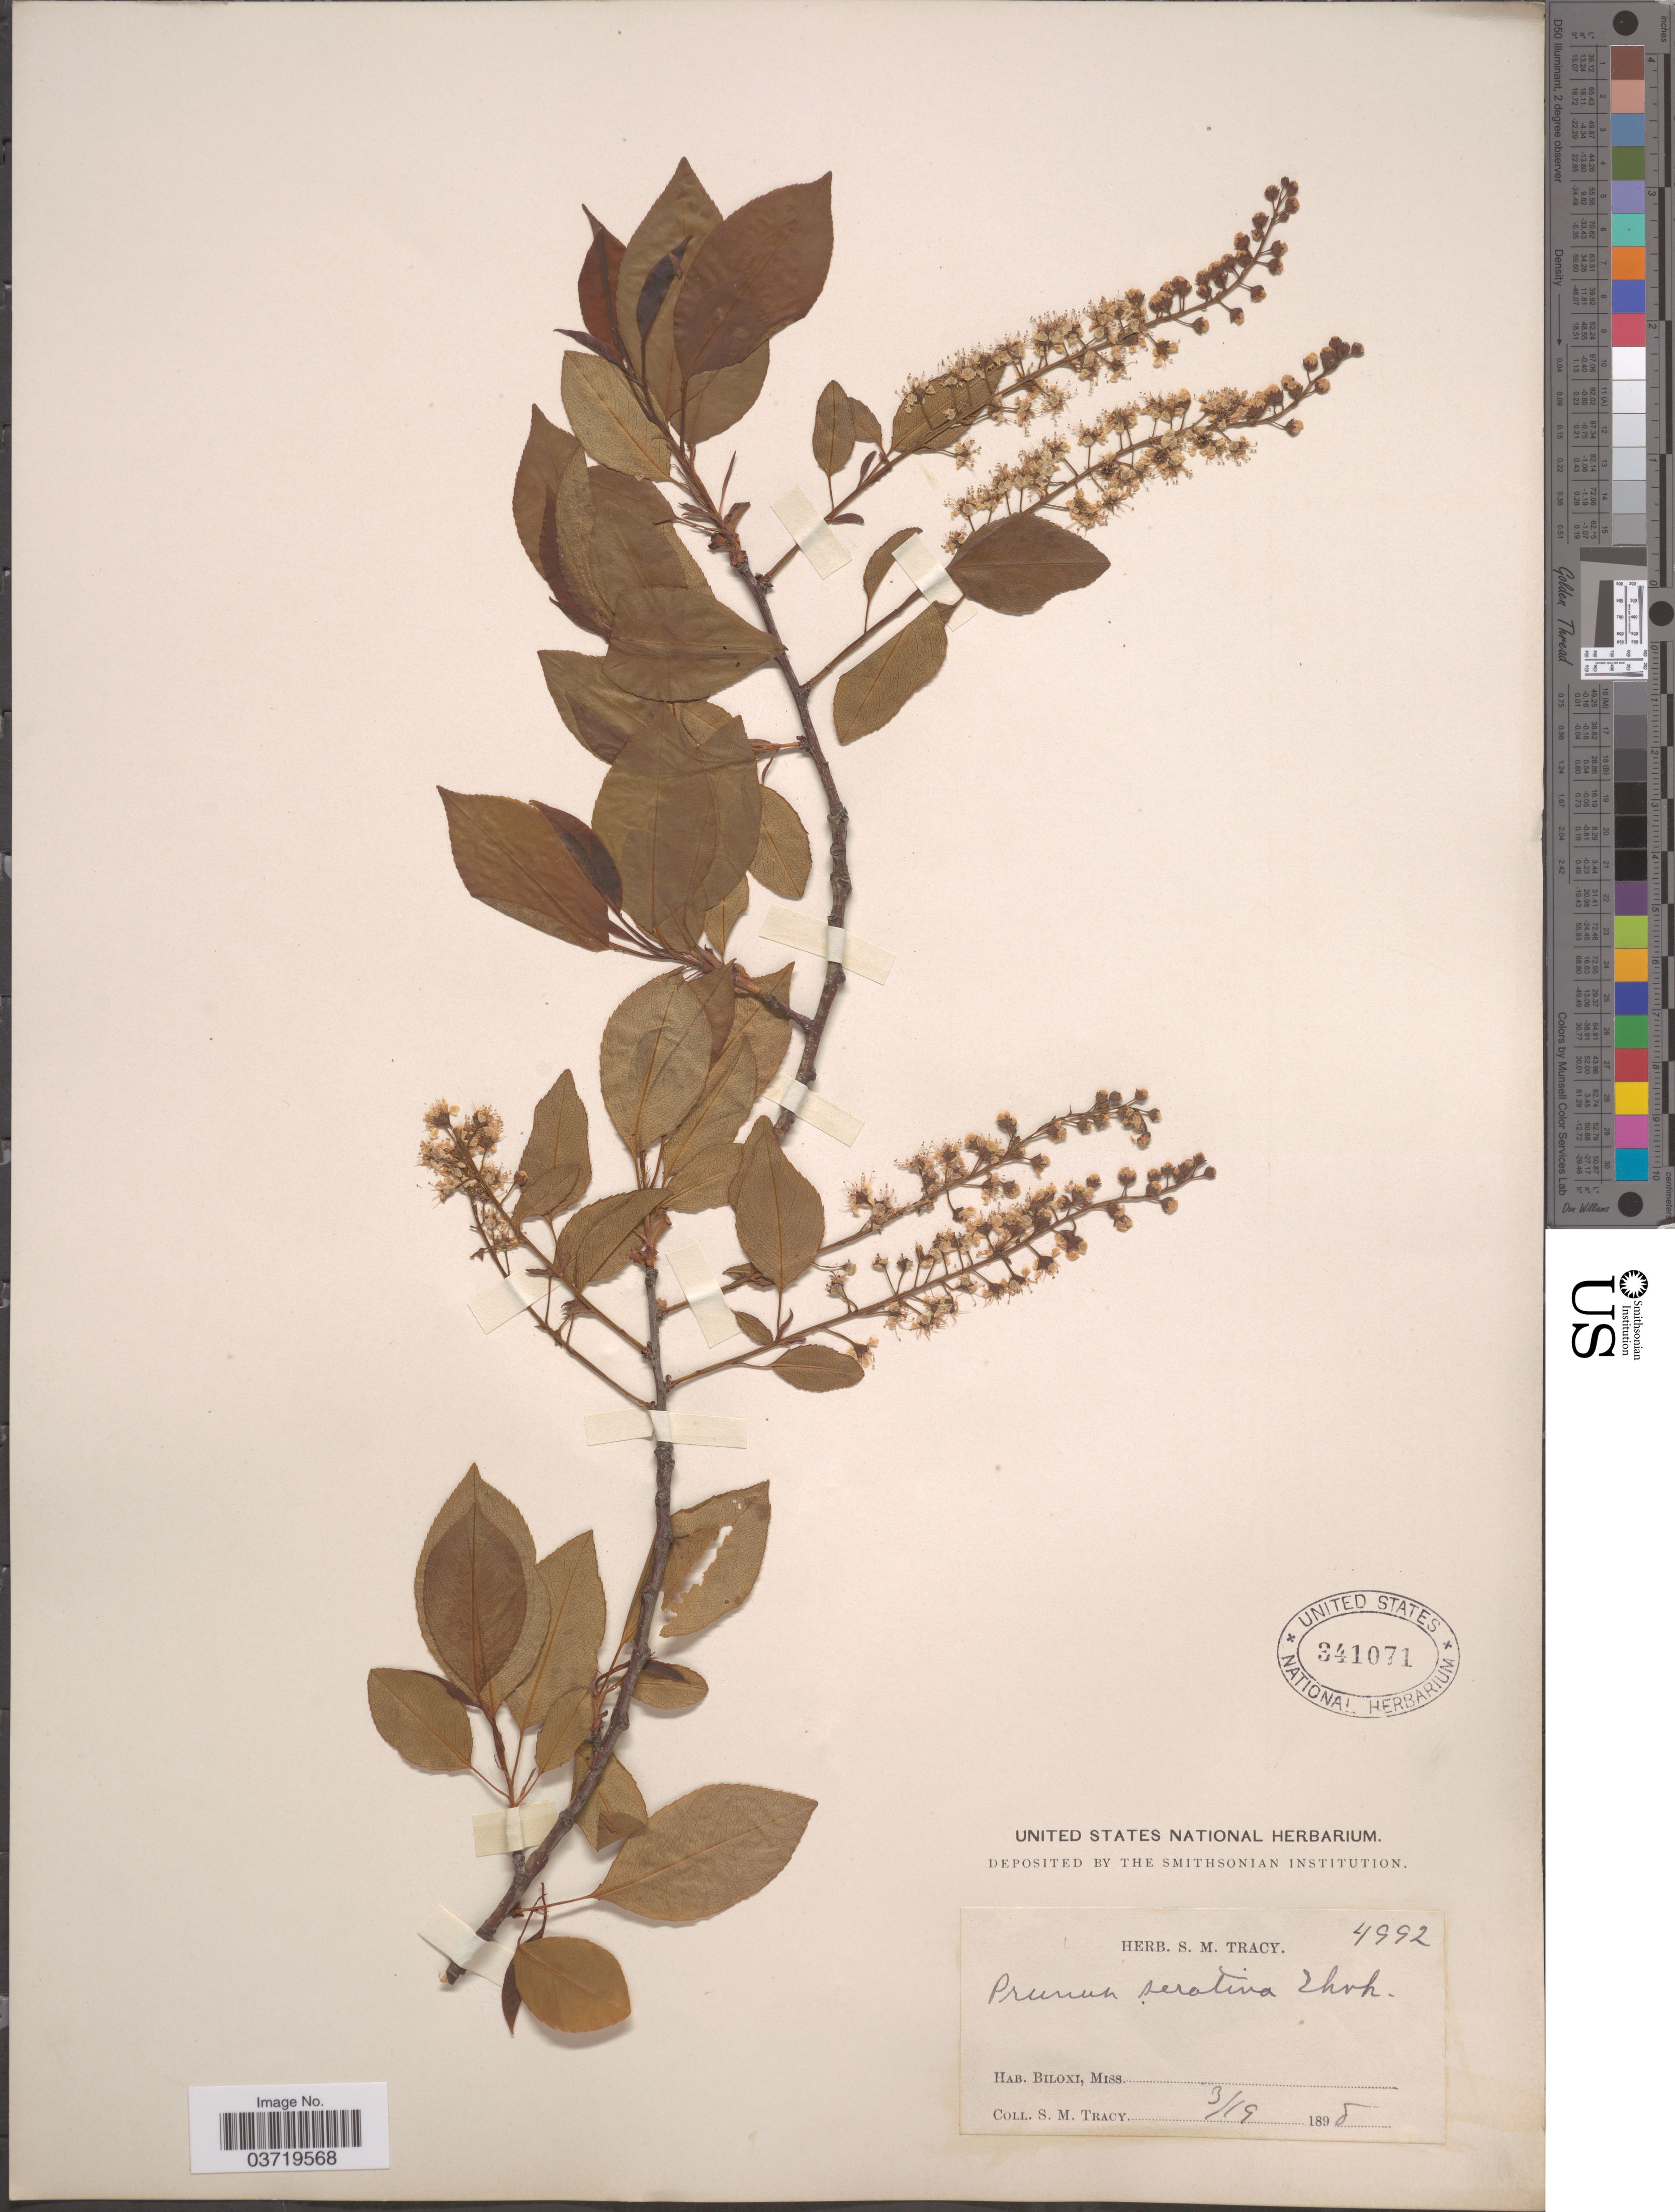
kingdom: Plantae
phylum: Tracheophyta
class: Magnoliopsida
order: Rosales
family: Rosaceae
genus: Prunus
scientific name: Prunus serotina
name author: Ehrh.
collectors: S. M. Tracy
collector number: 4992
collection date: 1898-03-19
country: United States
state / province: Mississippi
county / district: Harrison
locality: Biloxi.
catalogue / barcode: US 341071